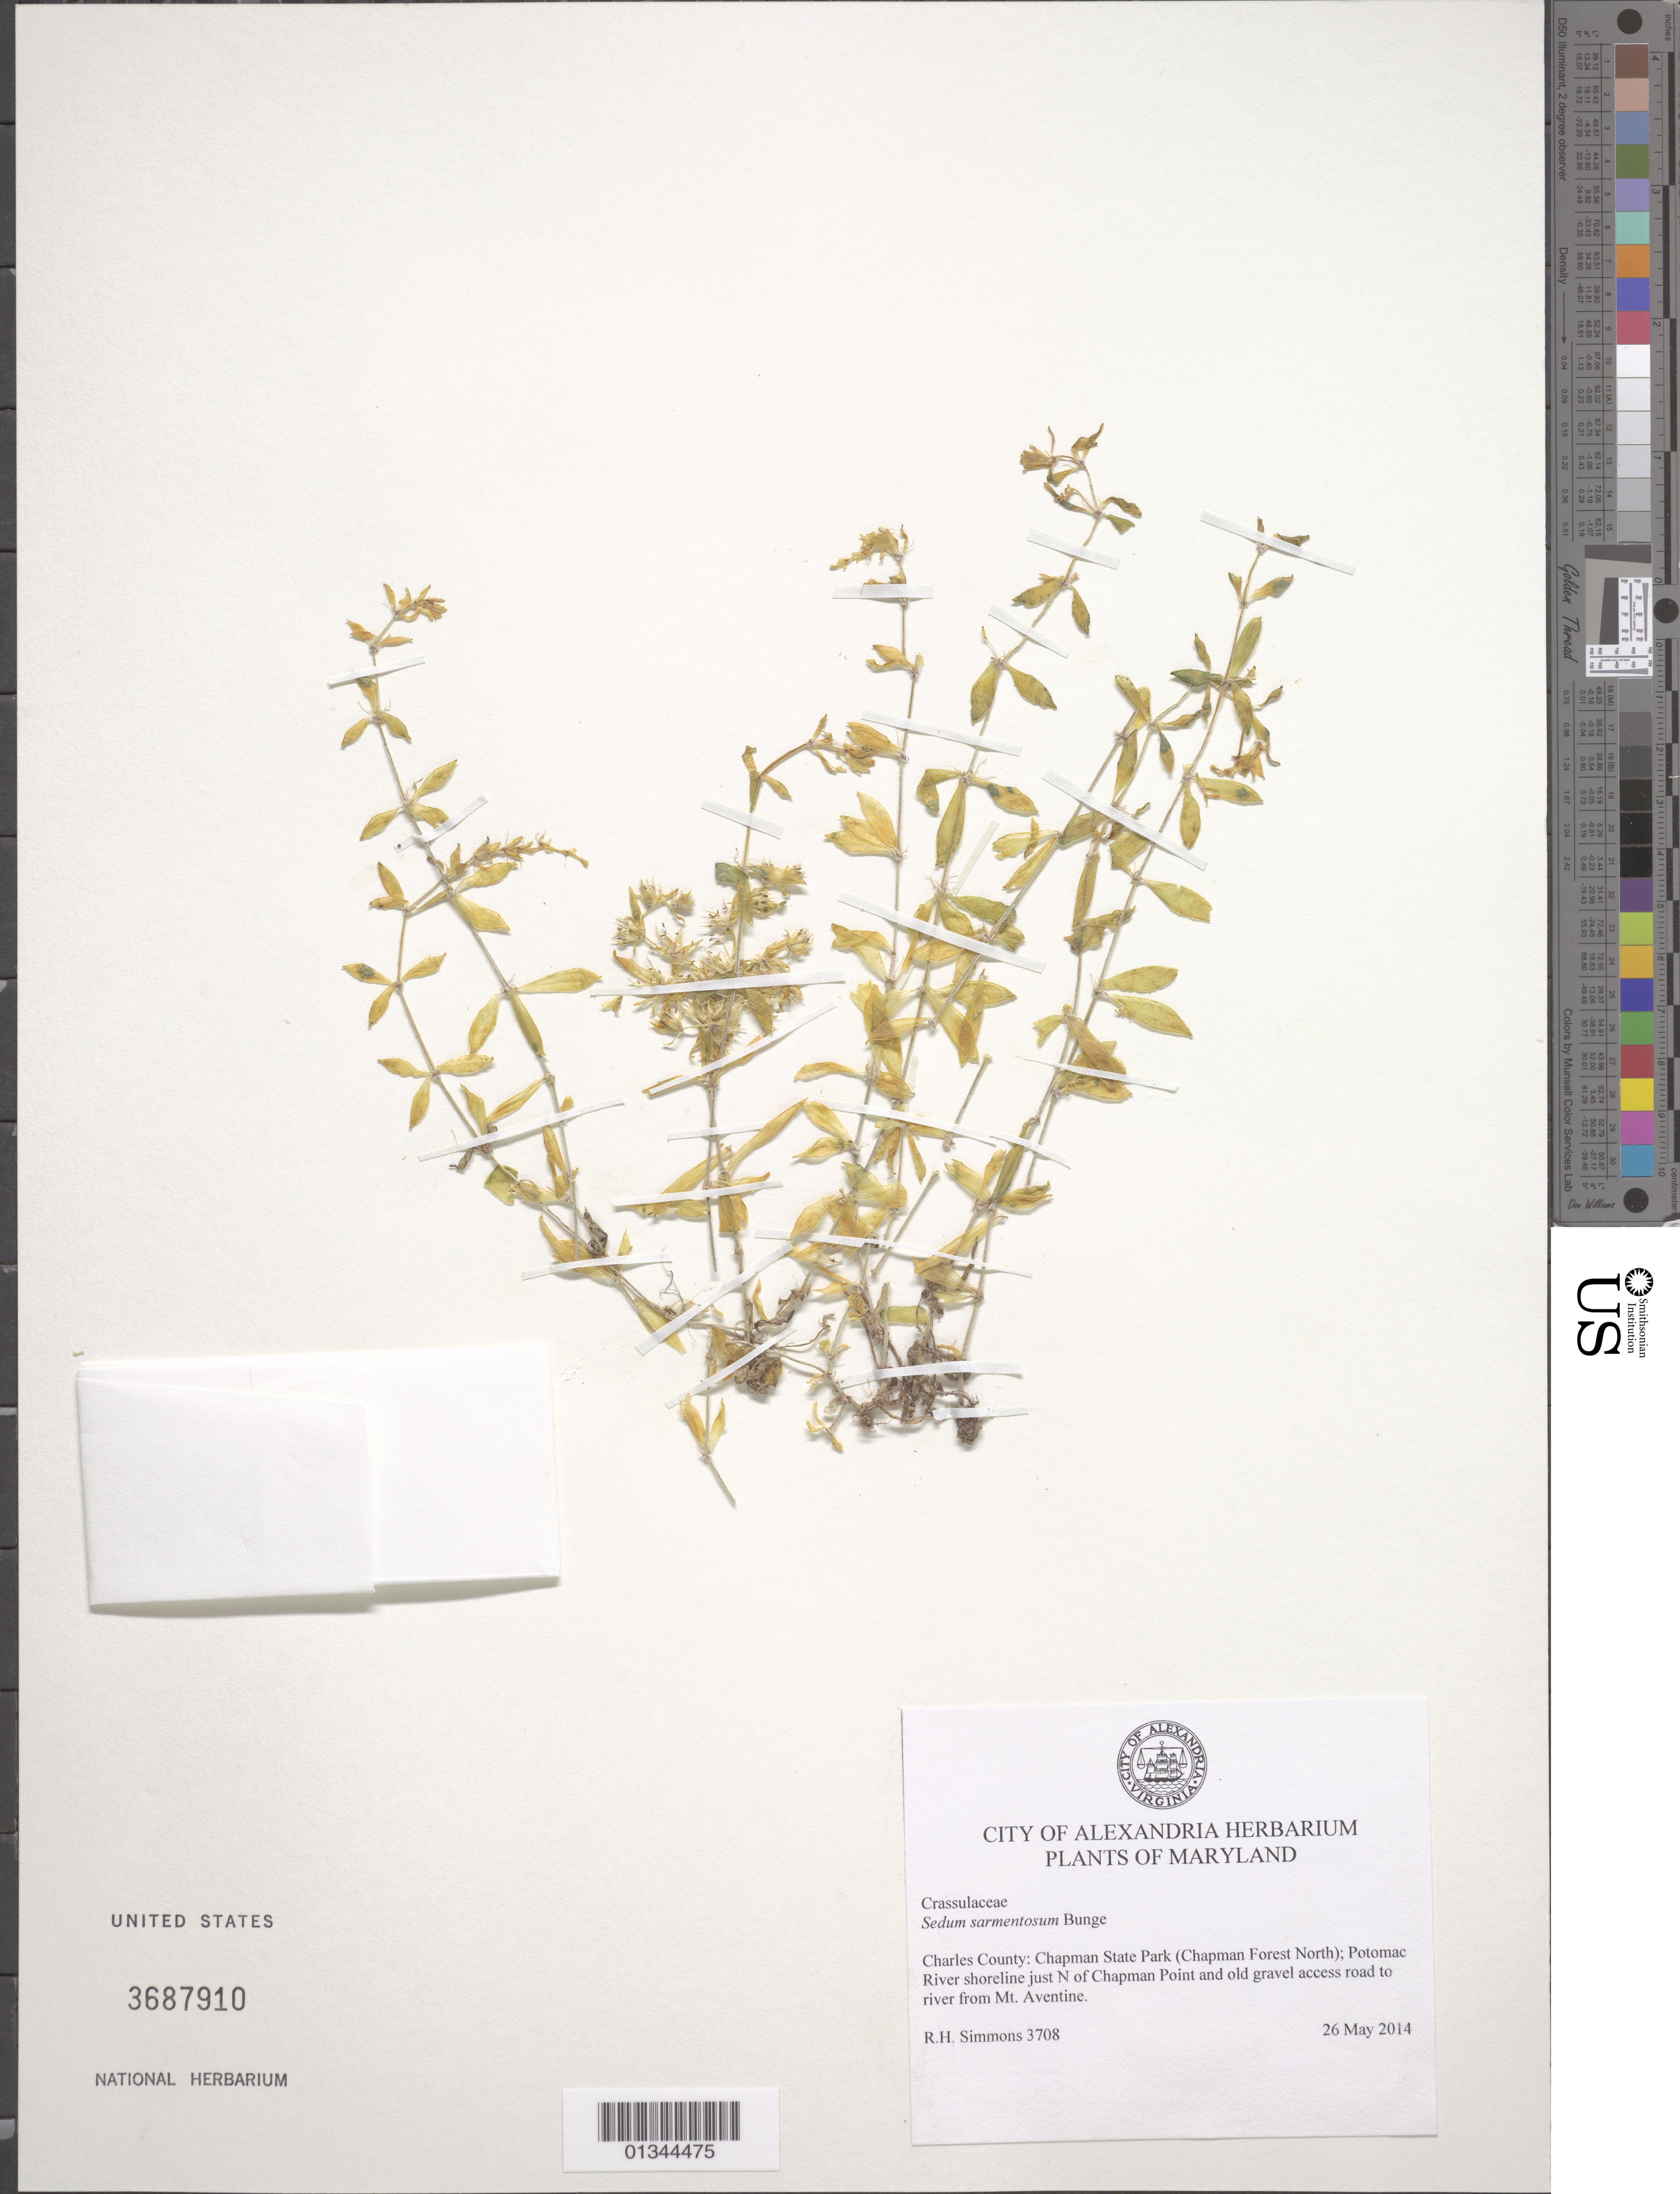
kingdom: Plantae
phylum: Tracheophyta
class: Magnoliopsida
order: Saxifragales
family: Crassulaceae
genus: Sedum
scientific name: Sedum sarmentosum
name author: Bunge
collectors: R. Simmons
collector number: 3708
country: United States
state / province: Maryland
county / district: Charles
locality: Chapman State Park (Chapman Forest North); Potomac River shoreline just N of Chapman Point and old gravel access road to river from Mt. Aventine.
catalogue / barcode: US 3687910